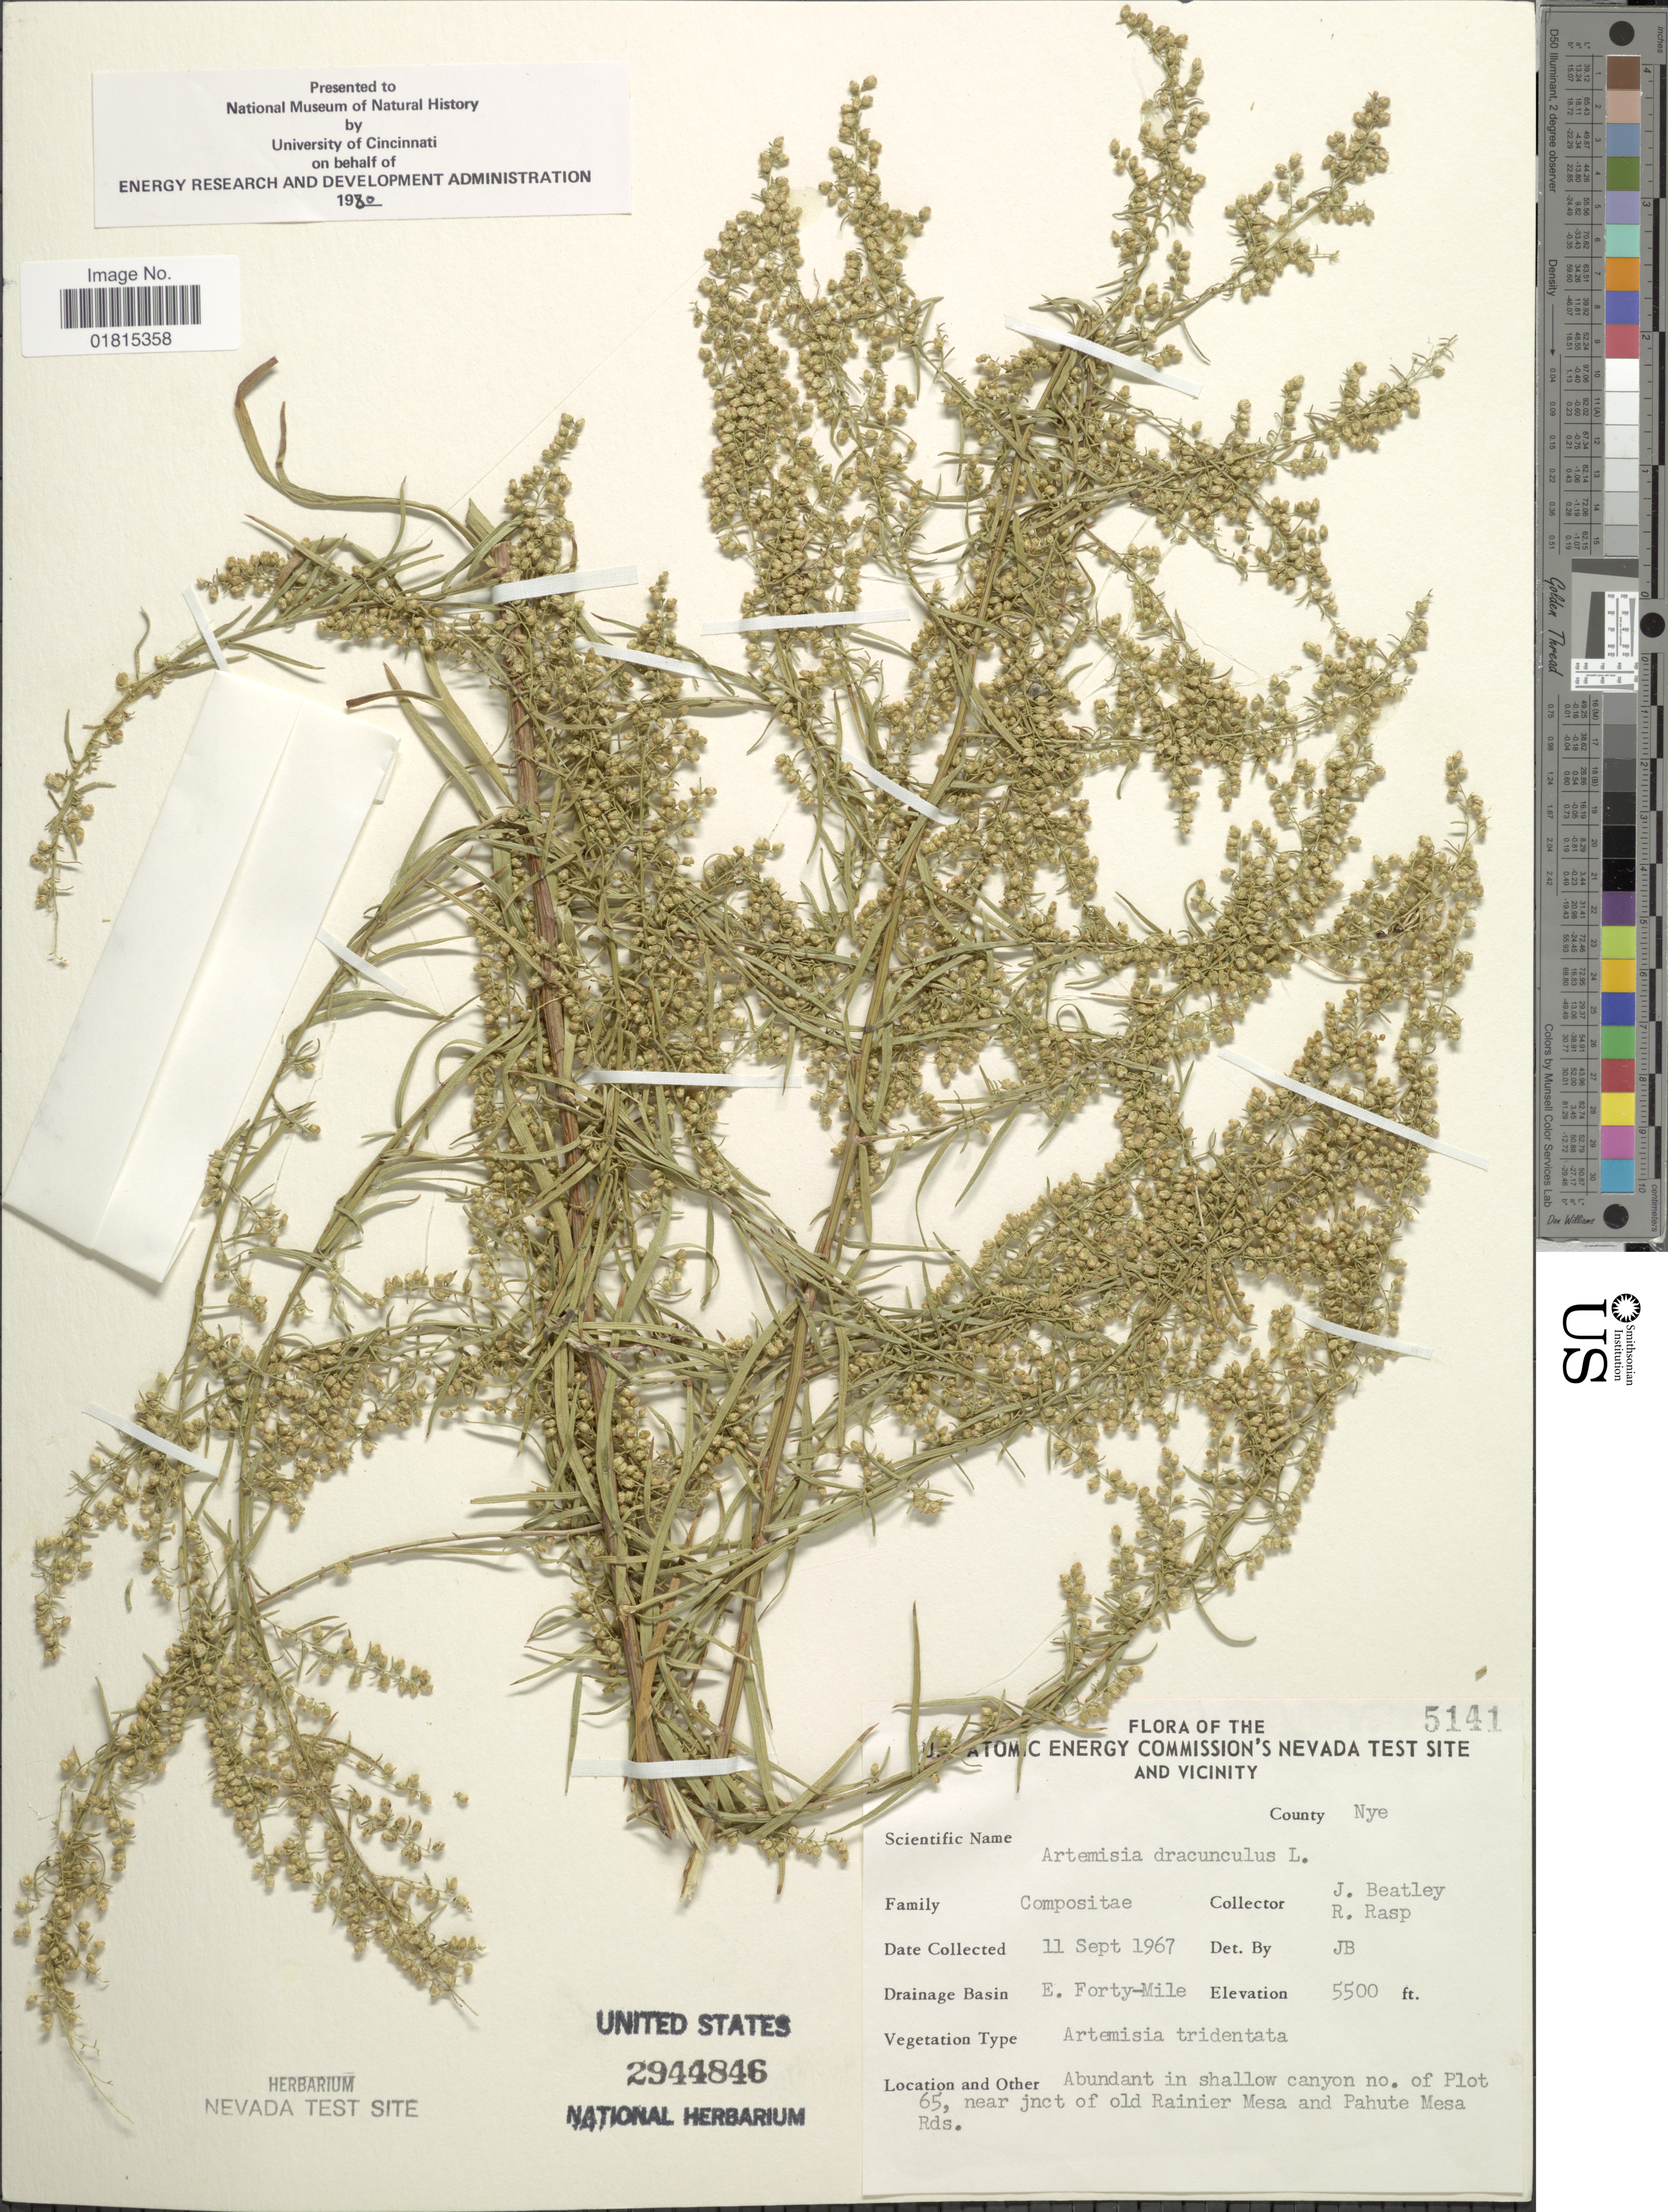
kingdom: Plantae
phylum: Tracheophyta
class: Magnoliopsida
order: Asterales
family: Asteraceae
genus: Artemisia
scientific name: Artemisia dracunculoides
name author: Pursh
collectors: J. C. Beatley & R. Rasp.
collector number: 5141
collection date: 1967-09-11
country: United States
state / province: Nevada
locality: U.S. Antomic Energy Commission's Nevada Test Site and Vicinity. County Nye. E. Forty-Mile. Abundant in shallow canyon no. of Plot 65, near jct of old Rainier Mesa and Pahute Mesa Rds.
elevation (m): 1676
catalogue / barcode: US 2944846